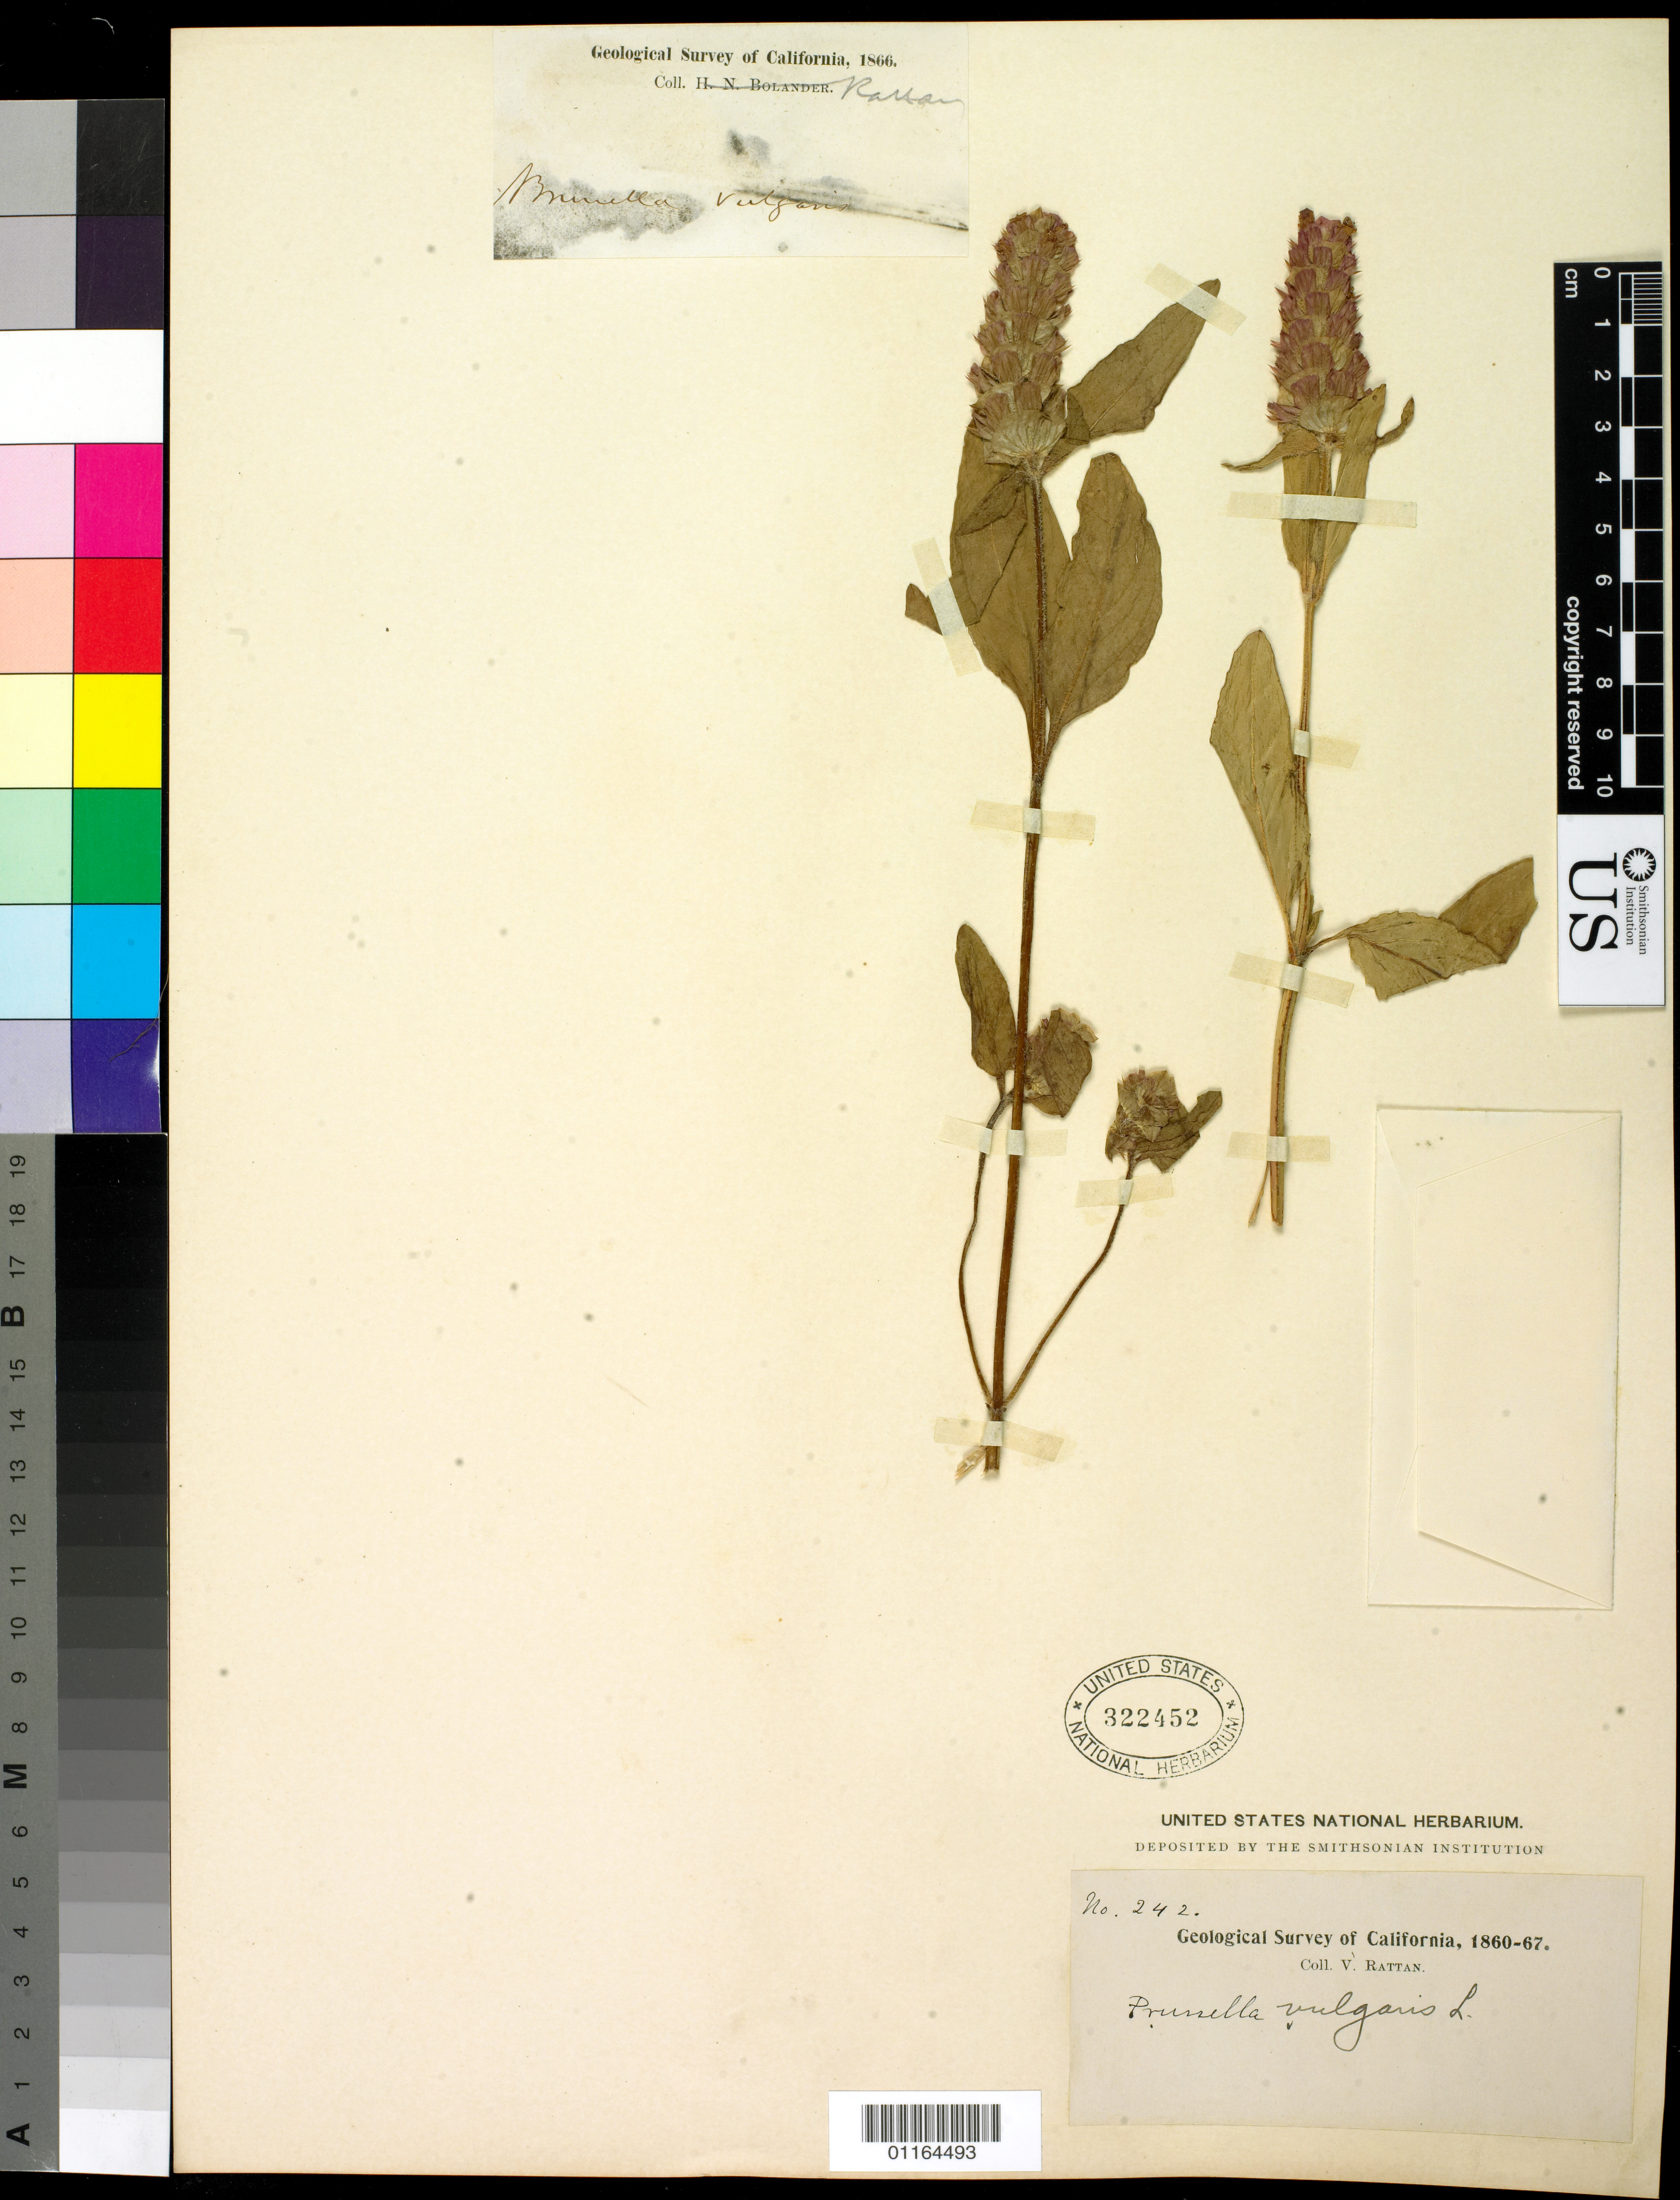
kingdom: Plantae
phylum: Tracheophyta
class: Magnoliopsida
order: Lamiales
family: Lamiaceae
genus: Prunella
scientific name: Prunella vulgaris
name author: L.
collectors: V. Rattan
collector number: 242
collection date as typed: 1860 to -- --- 1867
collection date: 1860/1867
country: United States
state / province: California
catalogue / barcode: US 322452